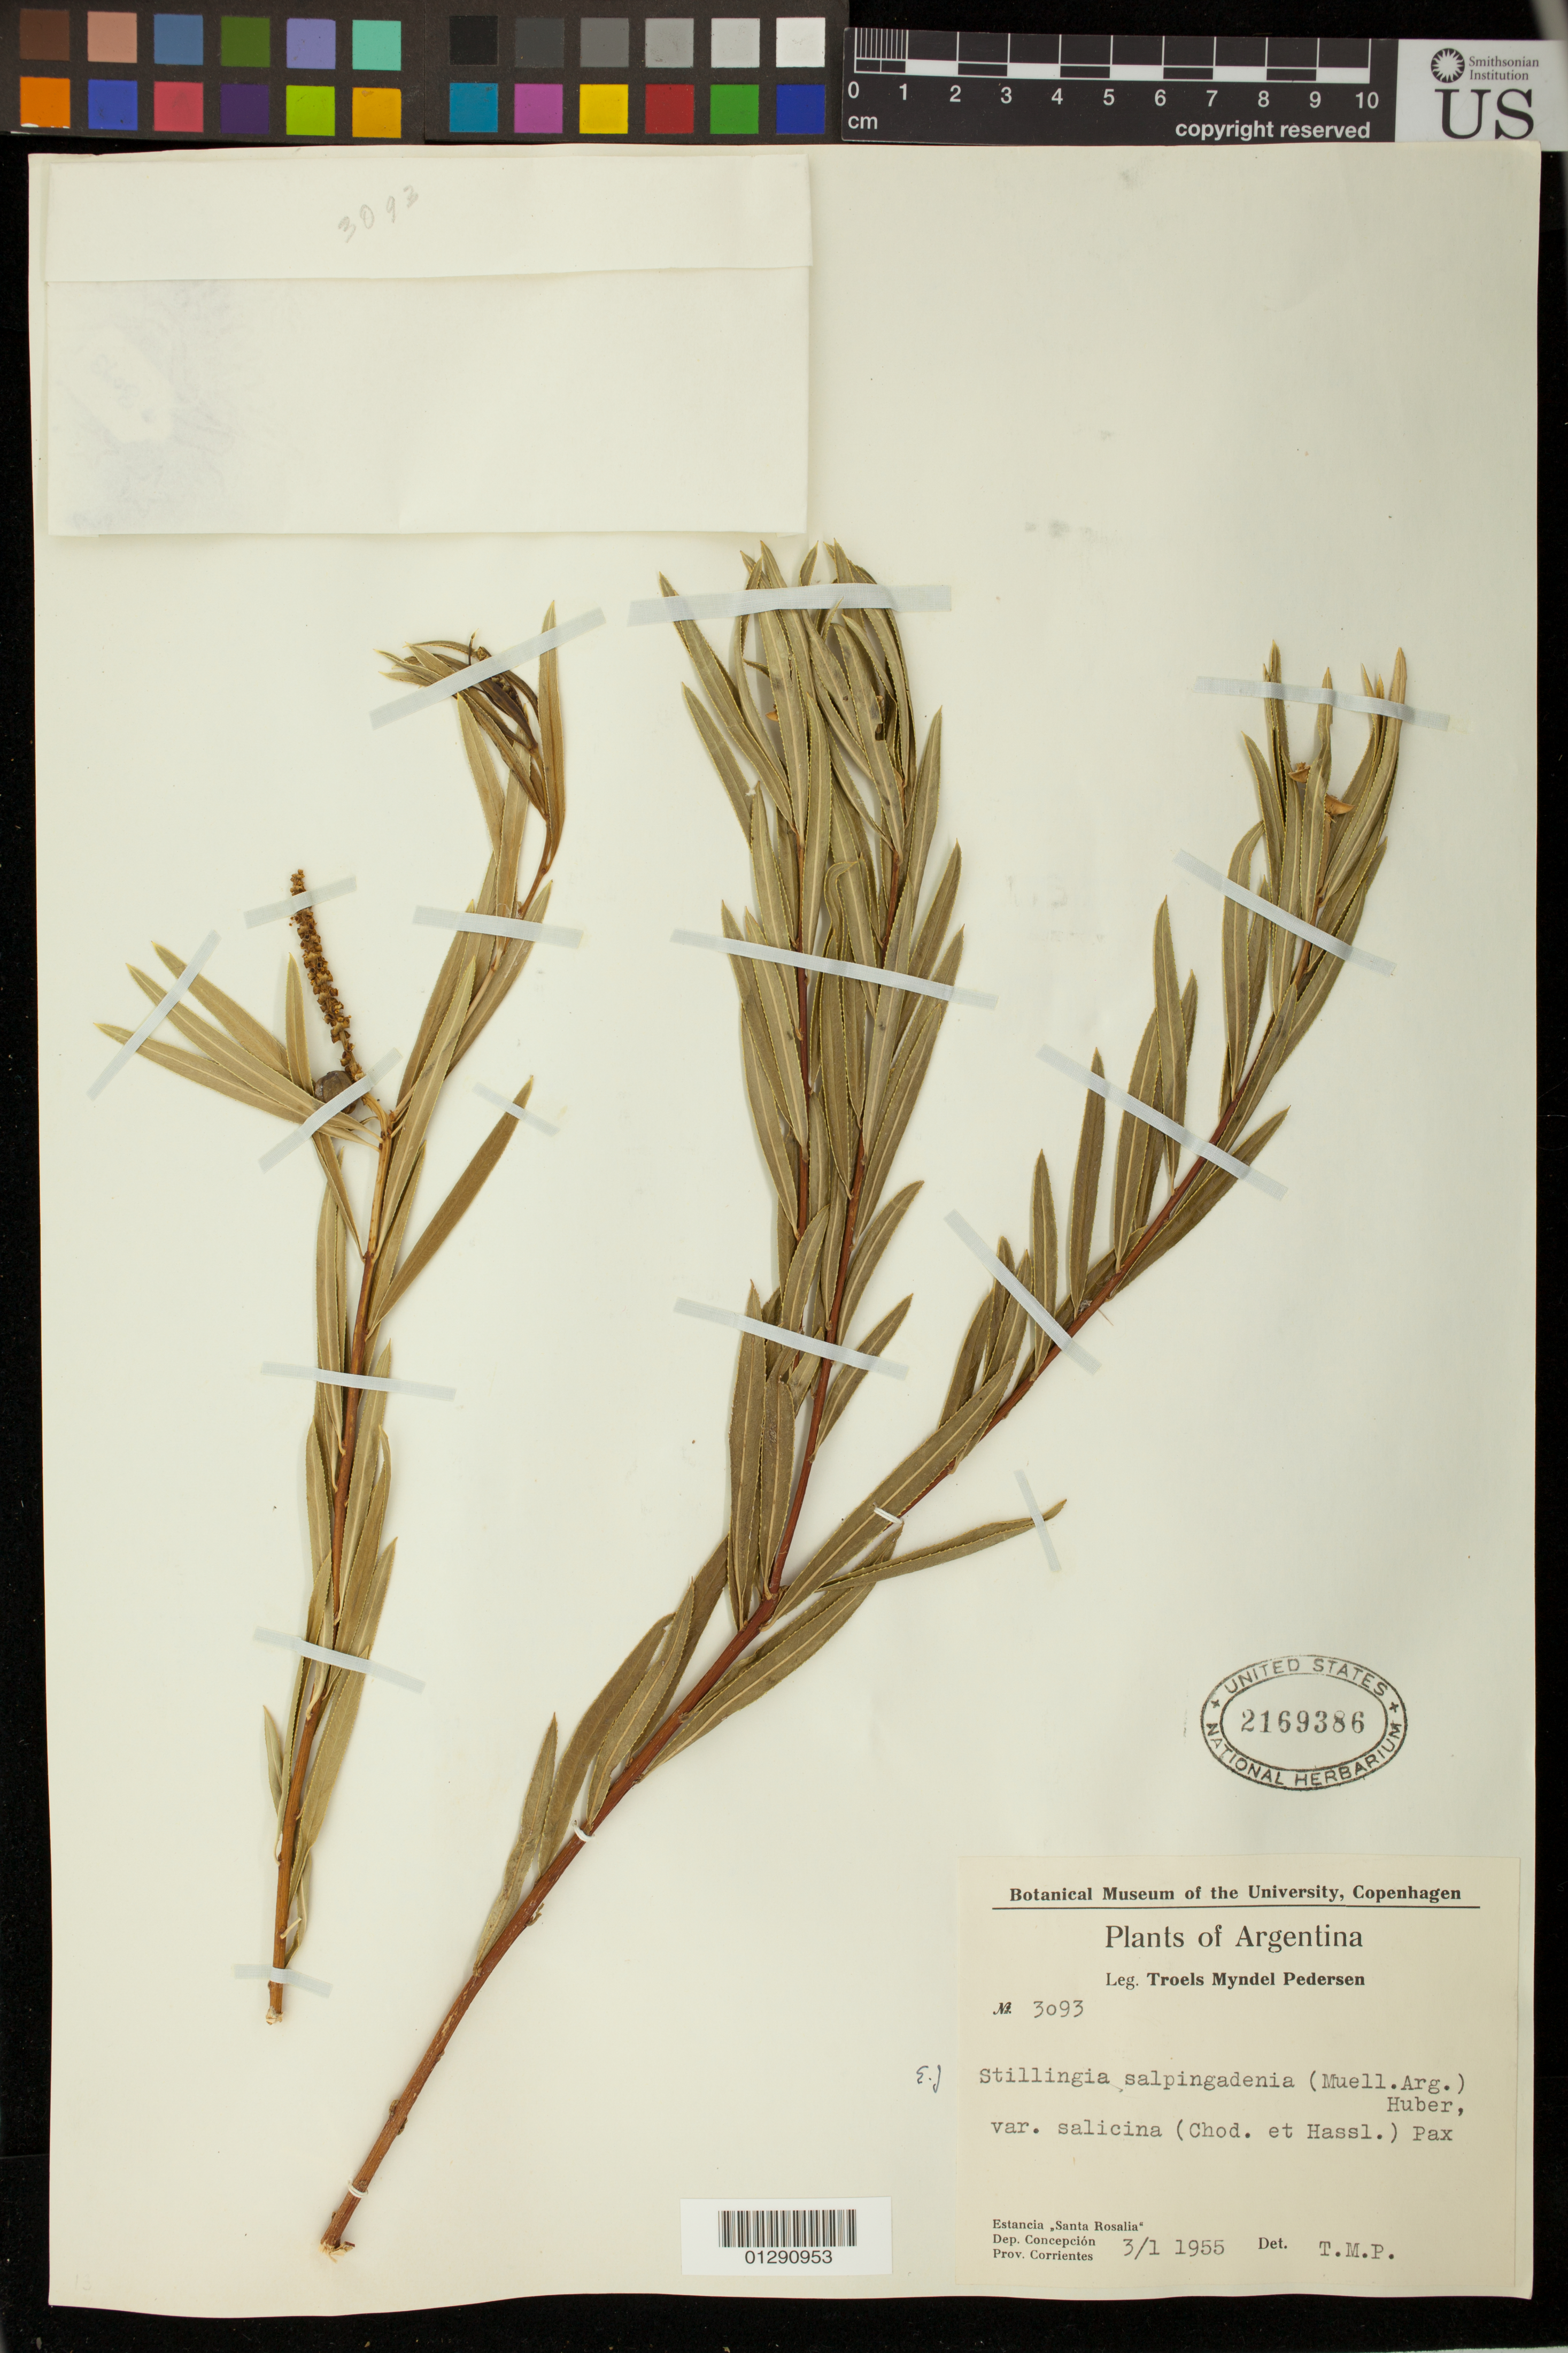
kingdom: Plantae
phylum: Tracheophyta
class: Magnoliopsida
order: Malpighiales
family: Euphorbiaceae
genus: Stillingia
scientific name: Stillingia salpingadenia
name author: (Müll. Arg.) Huber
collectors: T. M. Pedersen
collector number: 3093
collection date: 1955-01-03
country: Argentina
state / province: Corrientes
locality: Estancia "Santa Rosalia"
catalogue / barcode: US 2169386